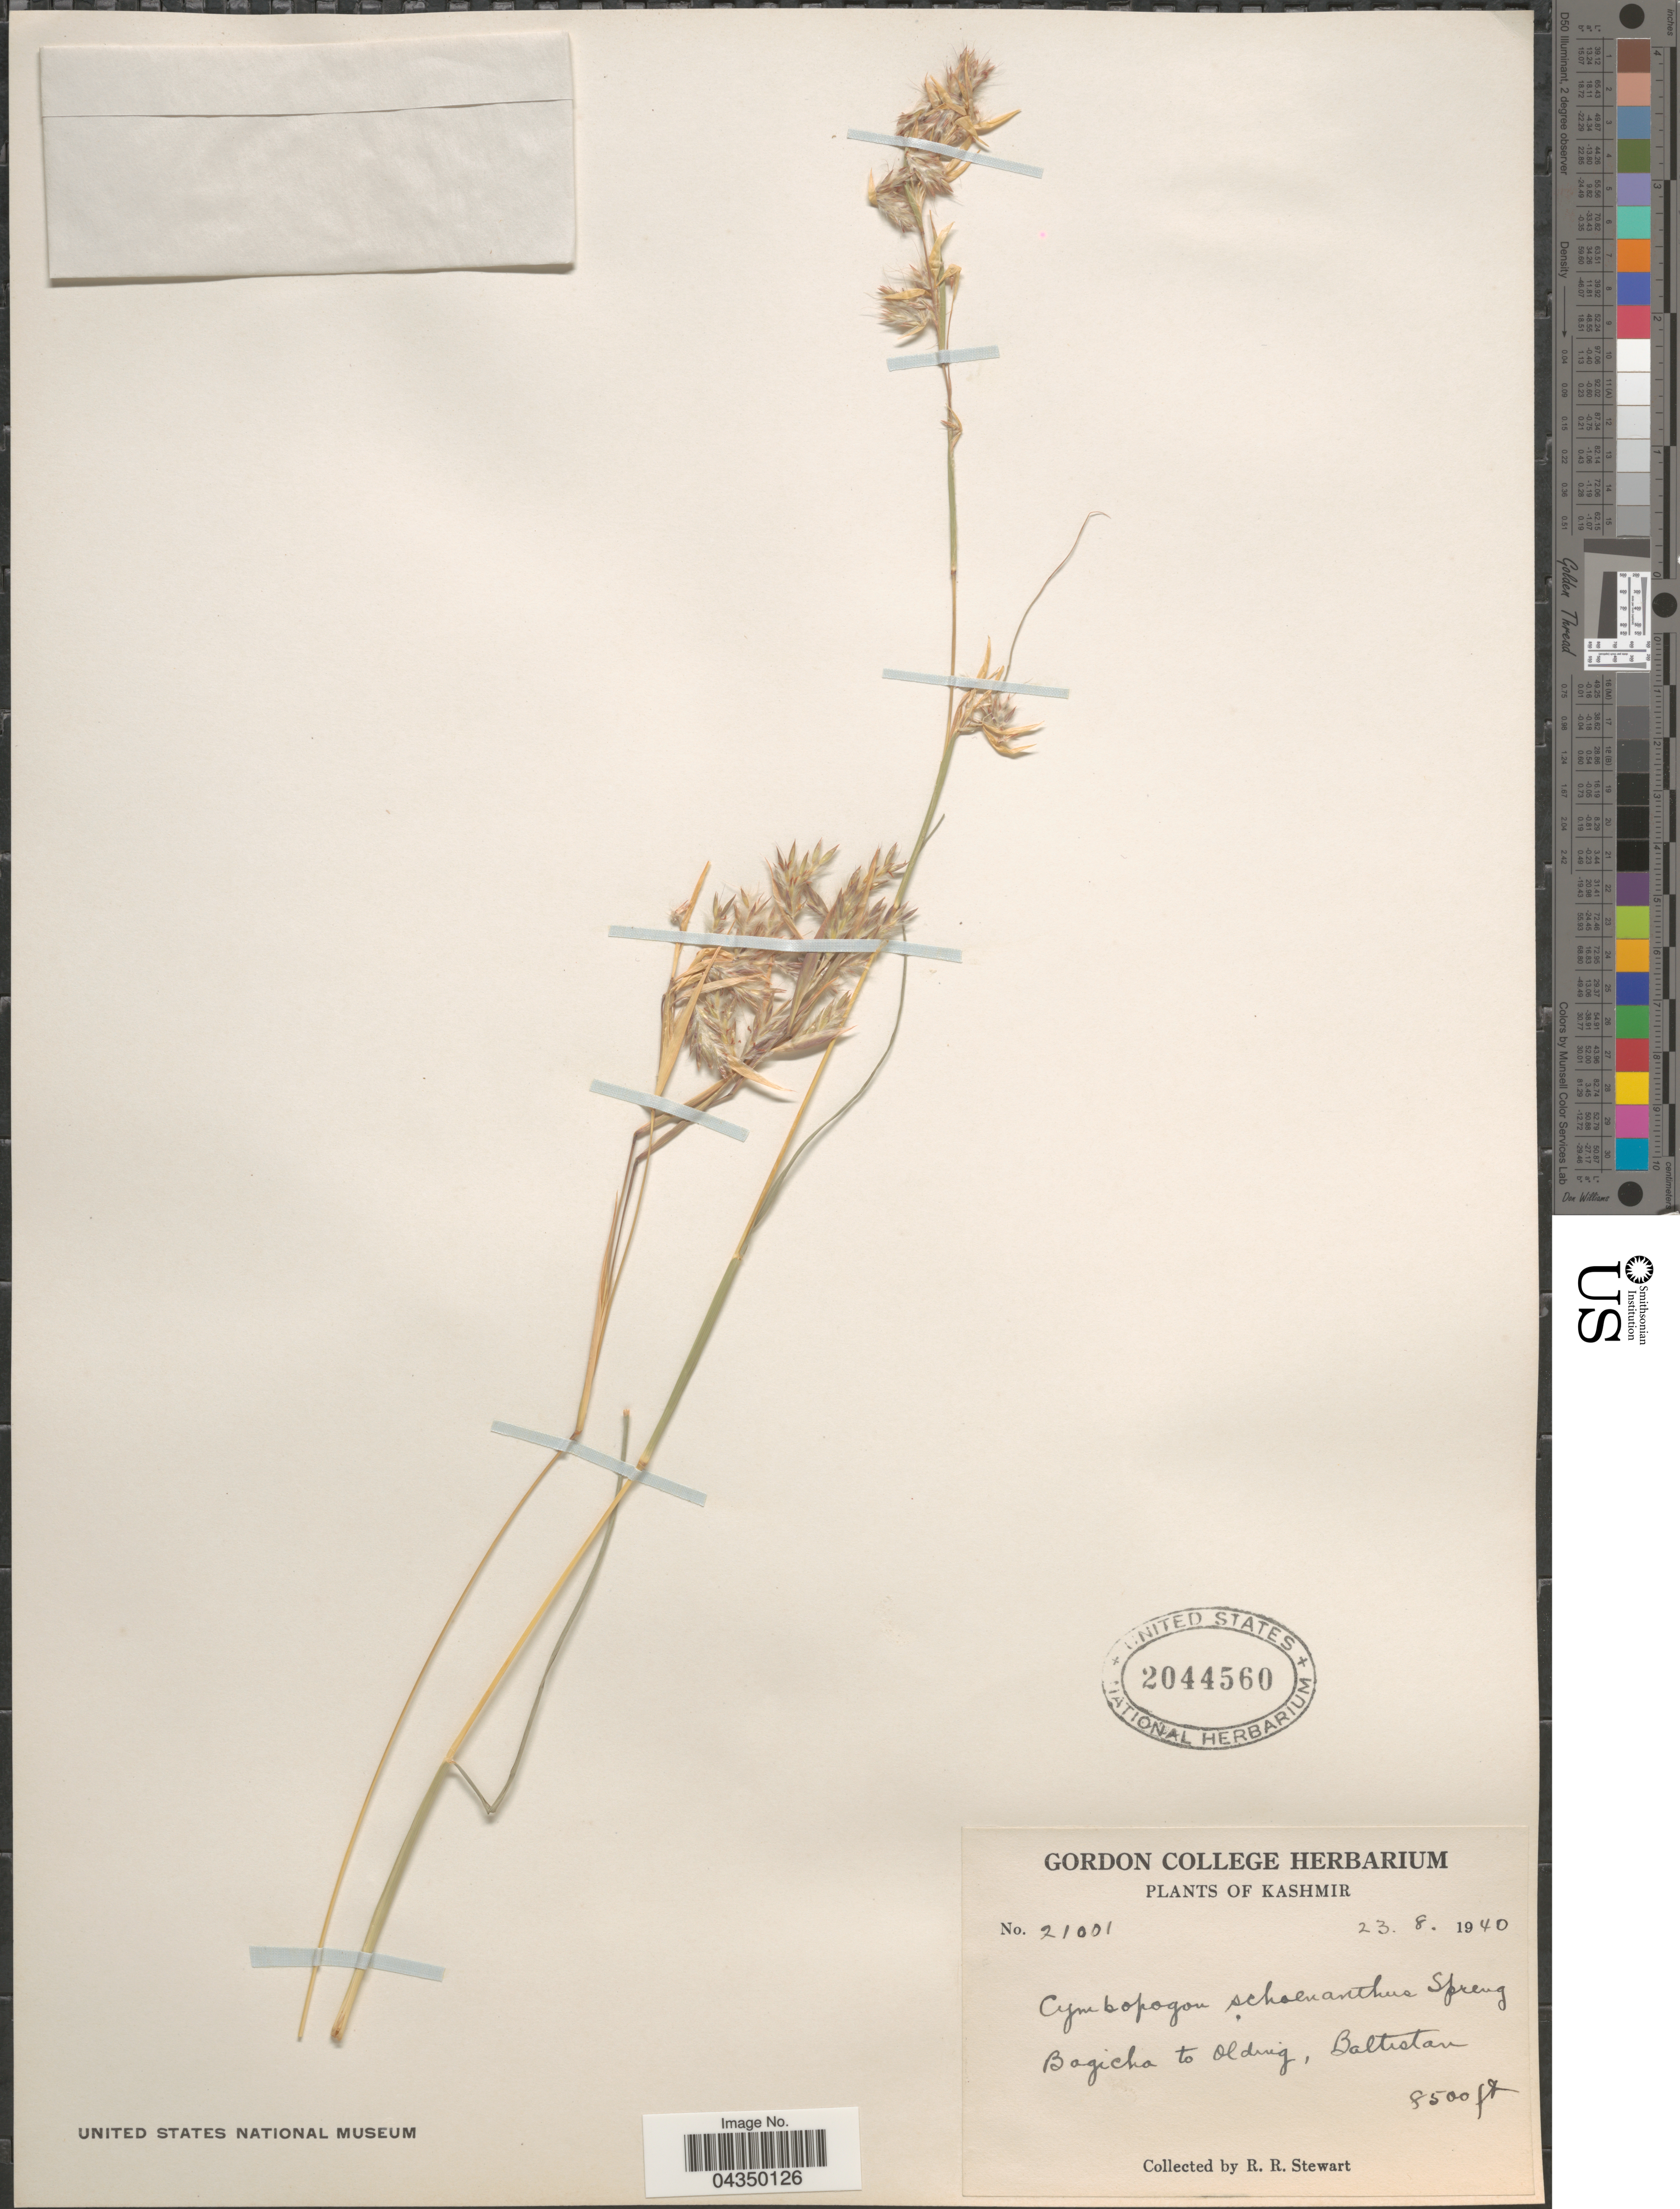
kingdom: Plantae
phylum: Tracheophyta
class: Liliopsida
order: Poales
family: Poaceae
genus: Cymbopogon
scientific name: Cymbopogon schoenanthus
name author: (L.) Spreng.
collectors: R. Stewart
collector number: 21001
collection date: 1940-08-23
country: Pakistan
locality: Kashmir. Bagicha to Olding, Baltistan.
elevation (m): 2591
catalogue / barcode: US 2044560